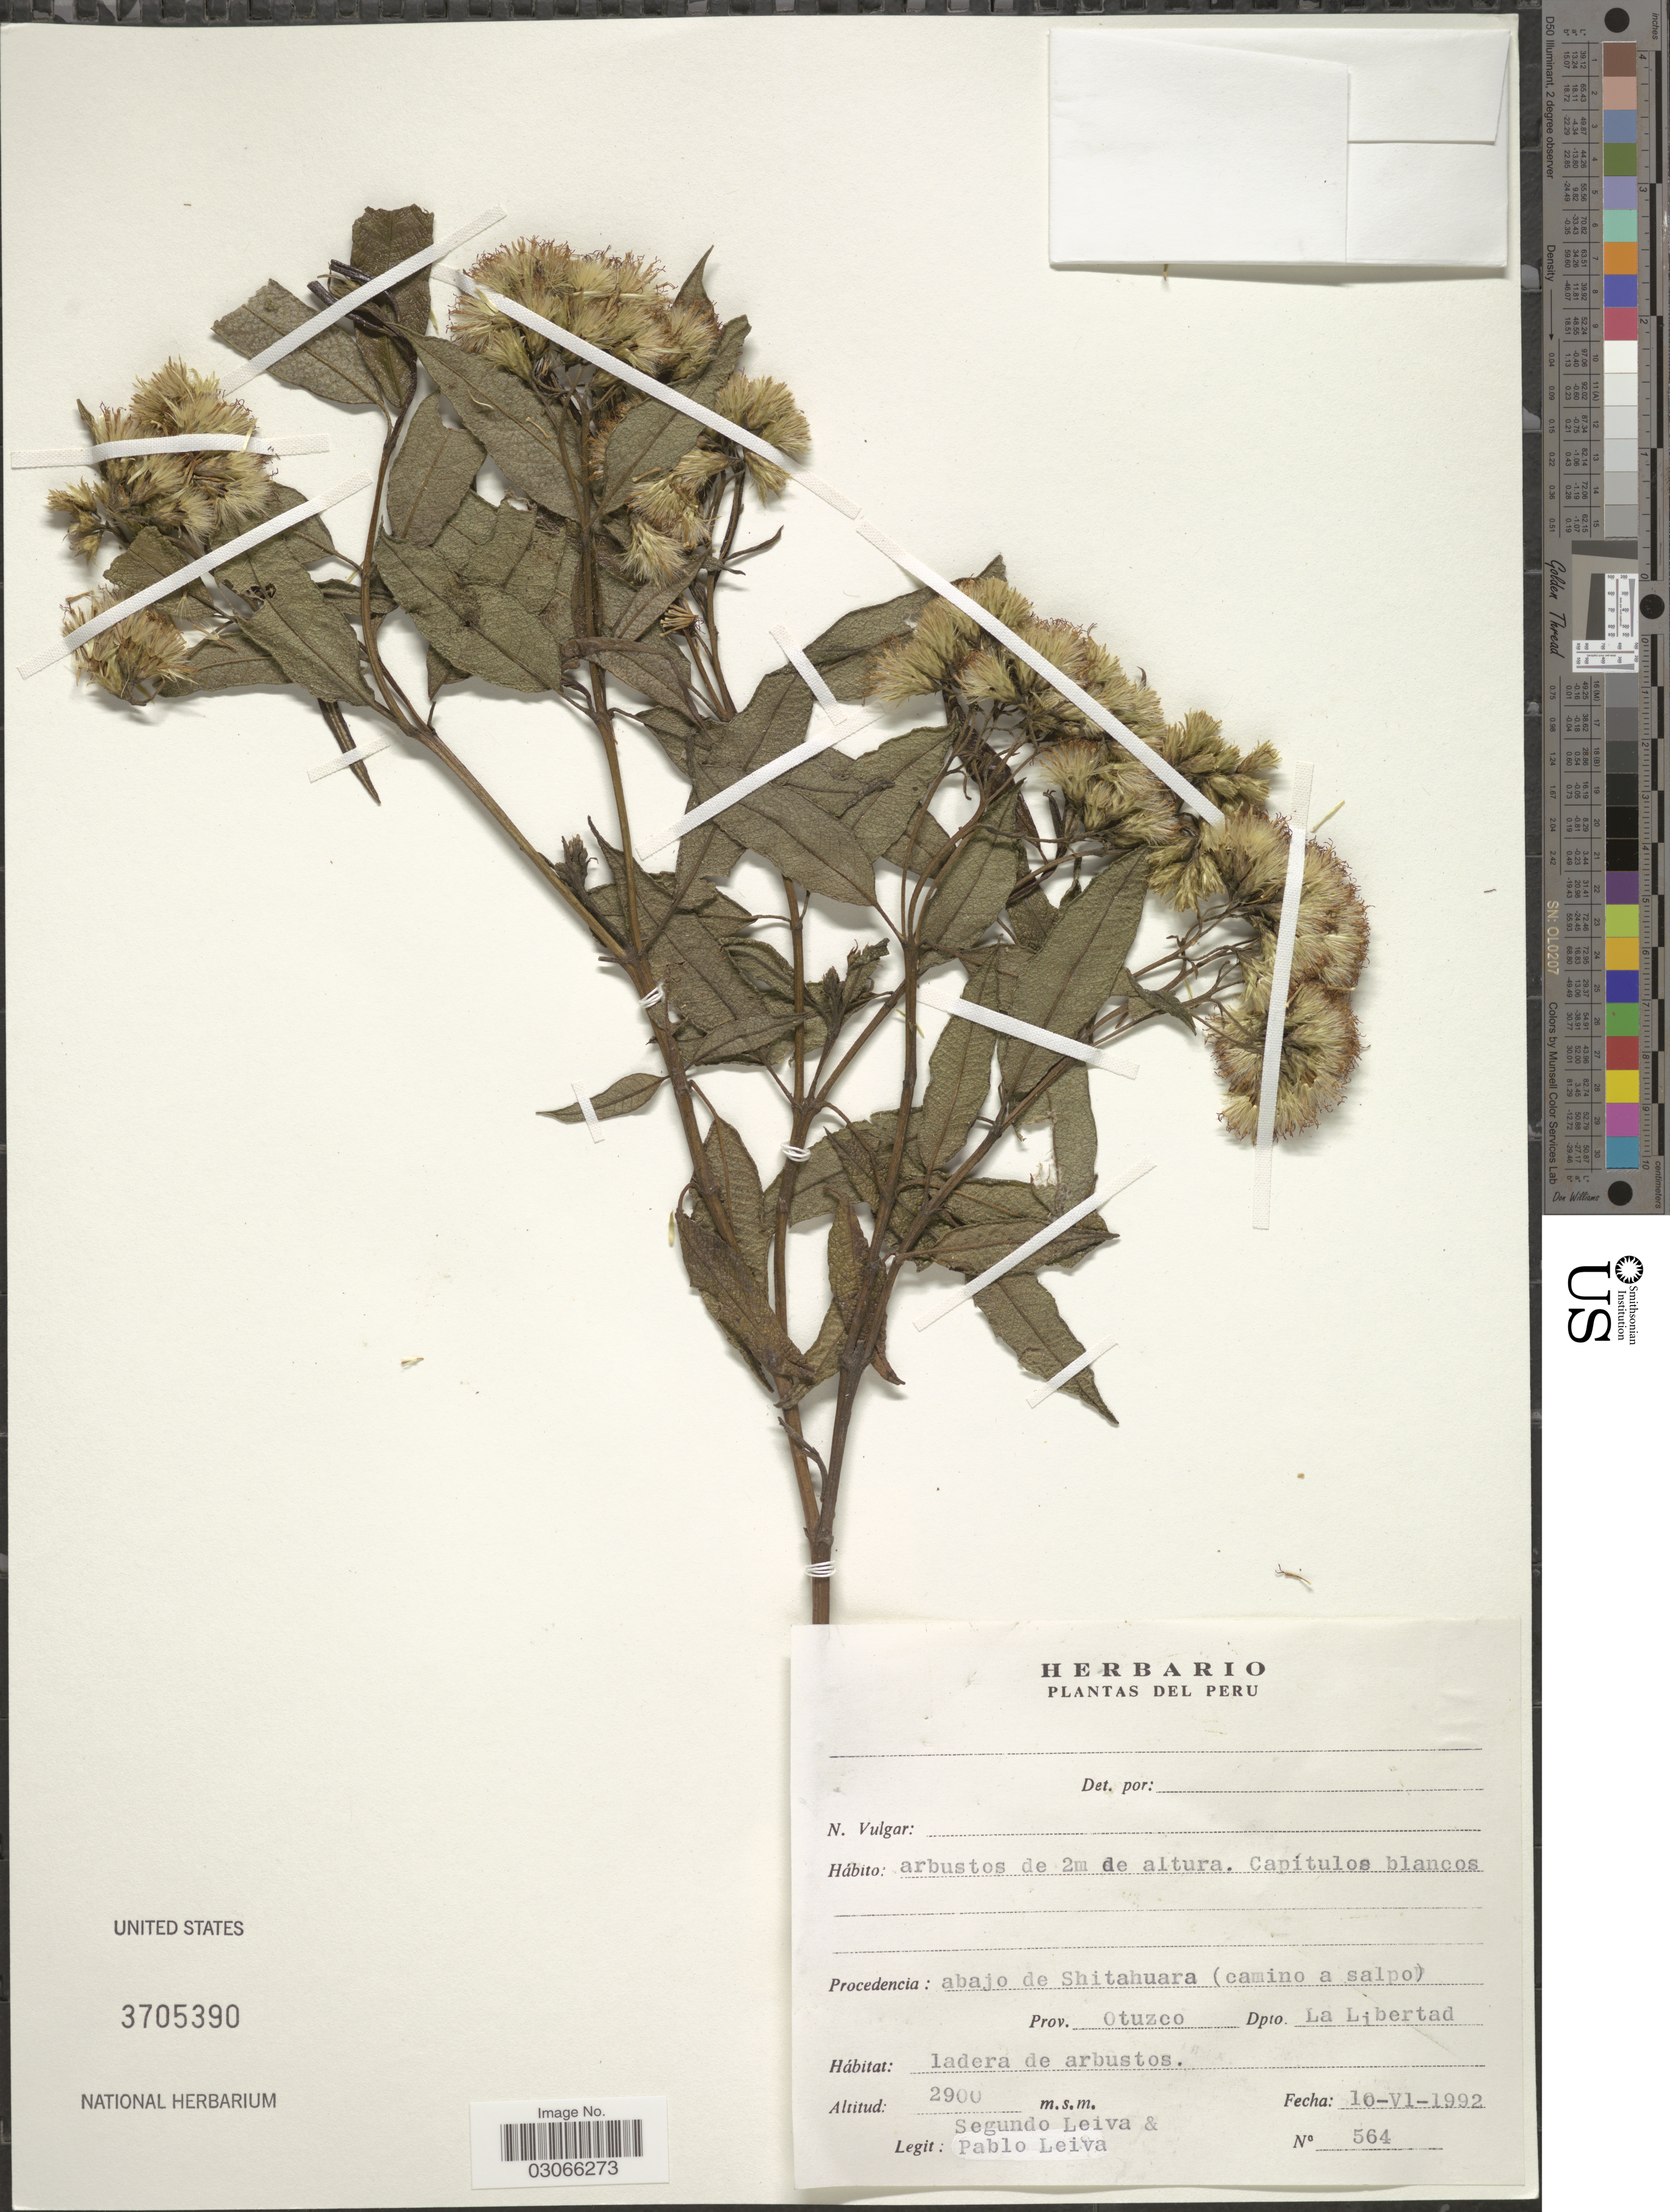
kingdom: Plantae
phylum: Tracheophyta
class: Magnoliopsida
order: Asterales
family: Asteraceae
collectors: S. Leiva & P. Leiva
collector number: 564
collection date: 1992-06-10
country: Peru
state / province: La Libertad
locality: Abajo de Shitahuara (camino a salpo) Prov. Otuzco Dpto. La Libertad.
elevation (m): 2900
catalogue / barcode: US 3705390